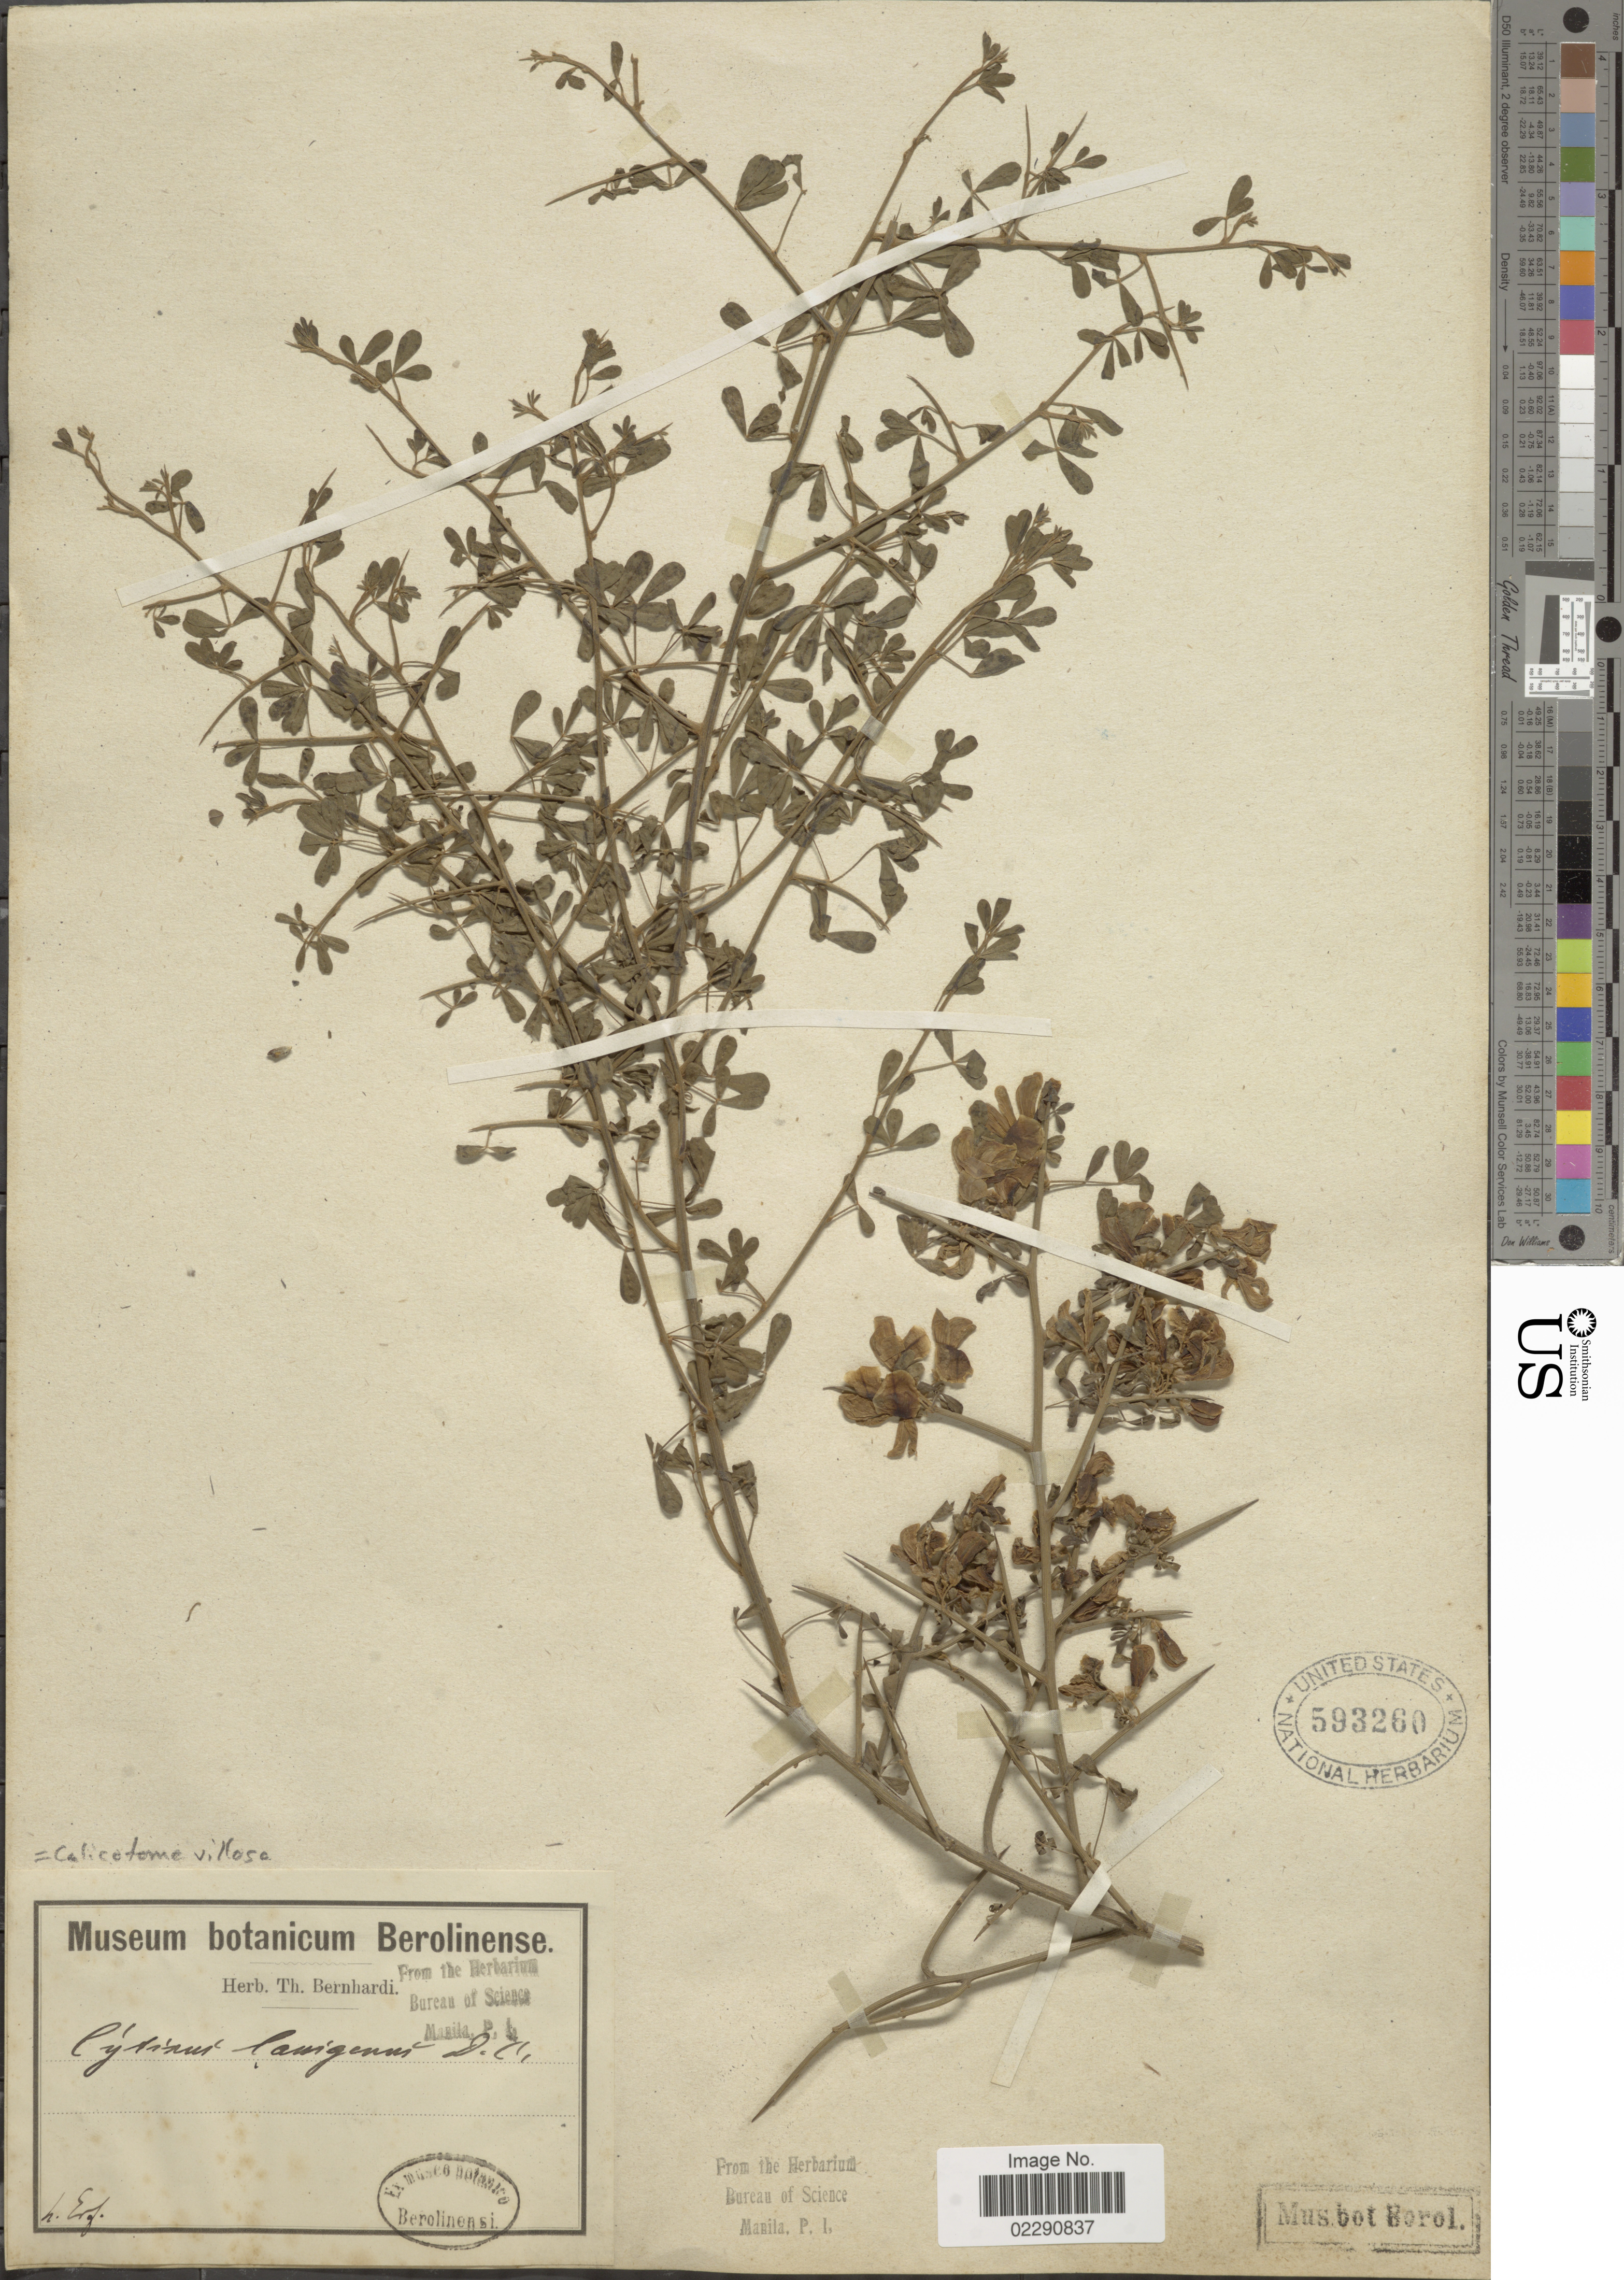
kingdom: Plantae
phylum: Tracheophyta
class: Magnoliopsida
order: Fabales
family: Fabaceae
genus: Calicotome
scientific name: Calicotome villosa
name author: (Poir.) Link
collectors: ex Mus. Bot. Berolinensi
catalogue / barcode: US 593260